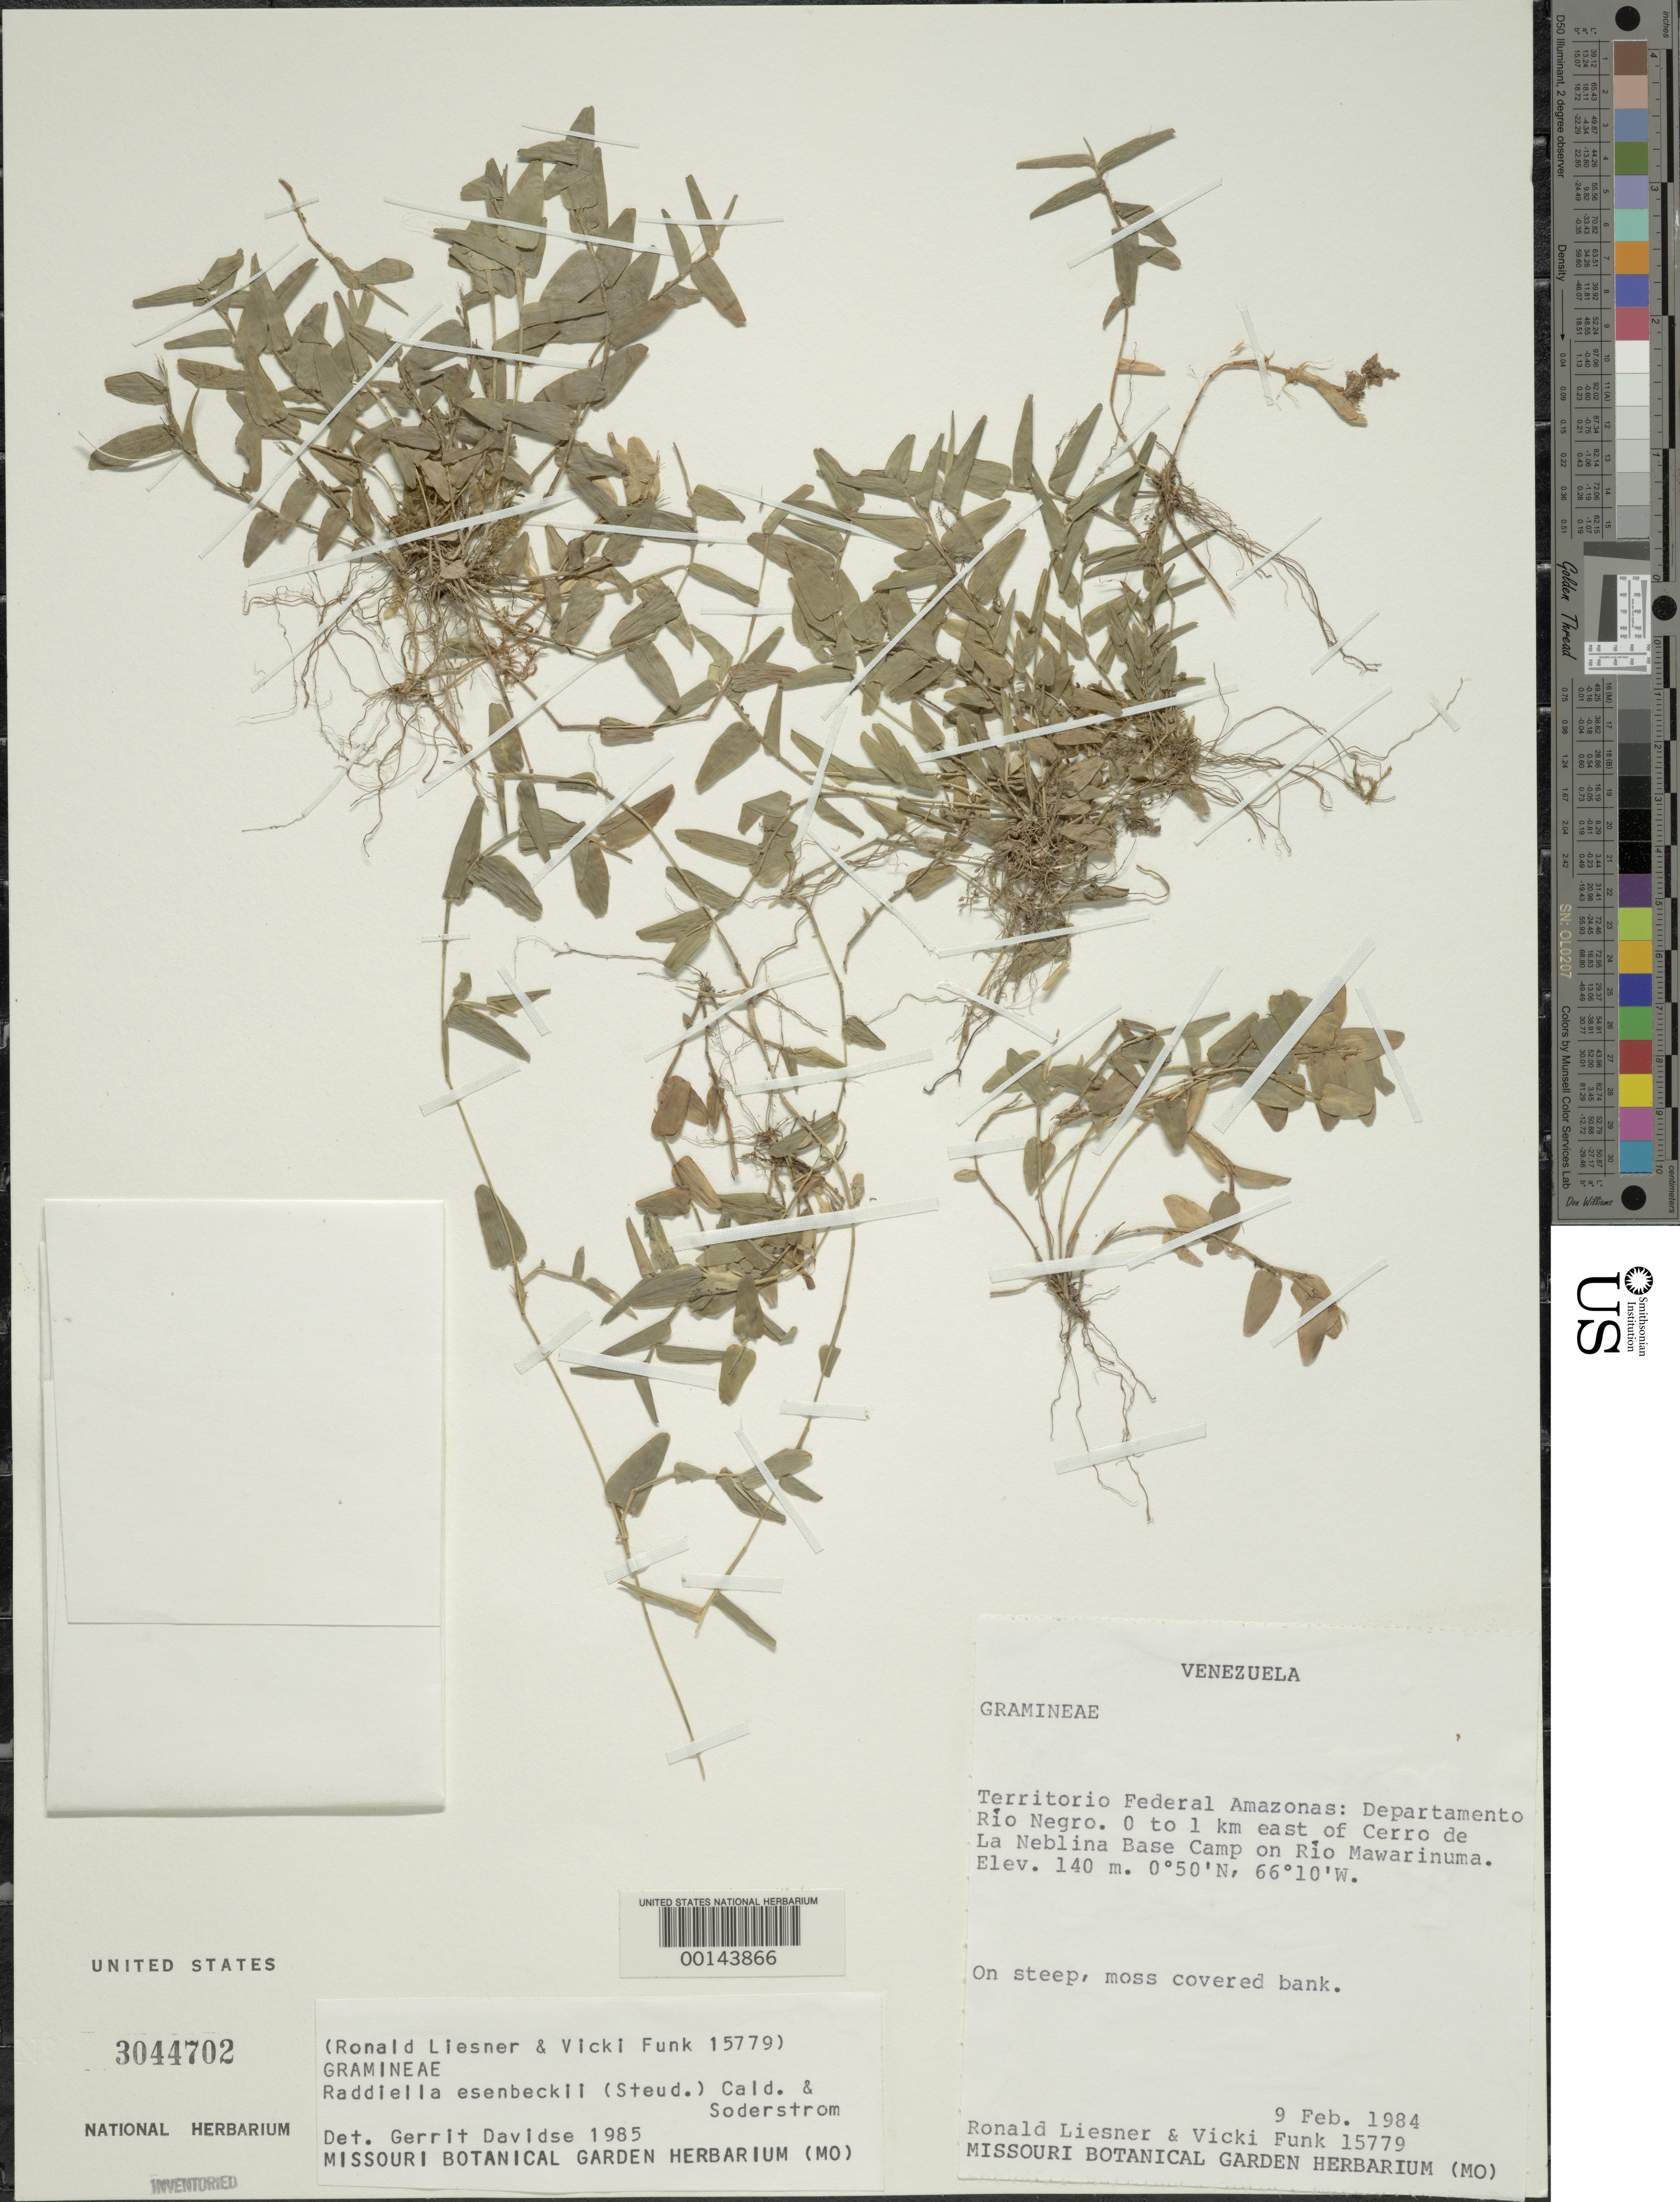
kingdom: Plantae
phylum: Tracheophyta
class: Liliopsida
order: Poales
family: Poaceae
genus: Raddiella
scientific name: Raddiella esenbeckii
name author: (Steud.) C. E. Calderón & Soderstr.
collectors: R. L. Liesner & V. Funk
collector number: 15779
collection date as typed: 09 Feb 1984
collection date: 1984-02-09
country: Venezuela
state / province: Amazonas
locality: Rio negro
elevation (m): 140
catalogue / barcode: US 3044702